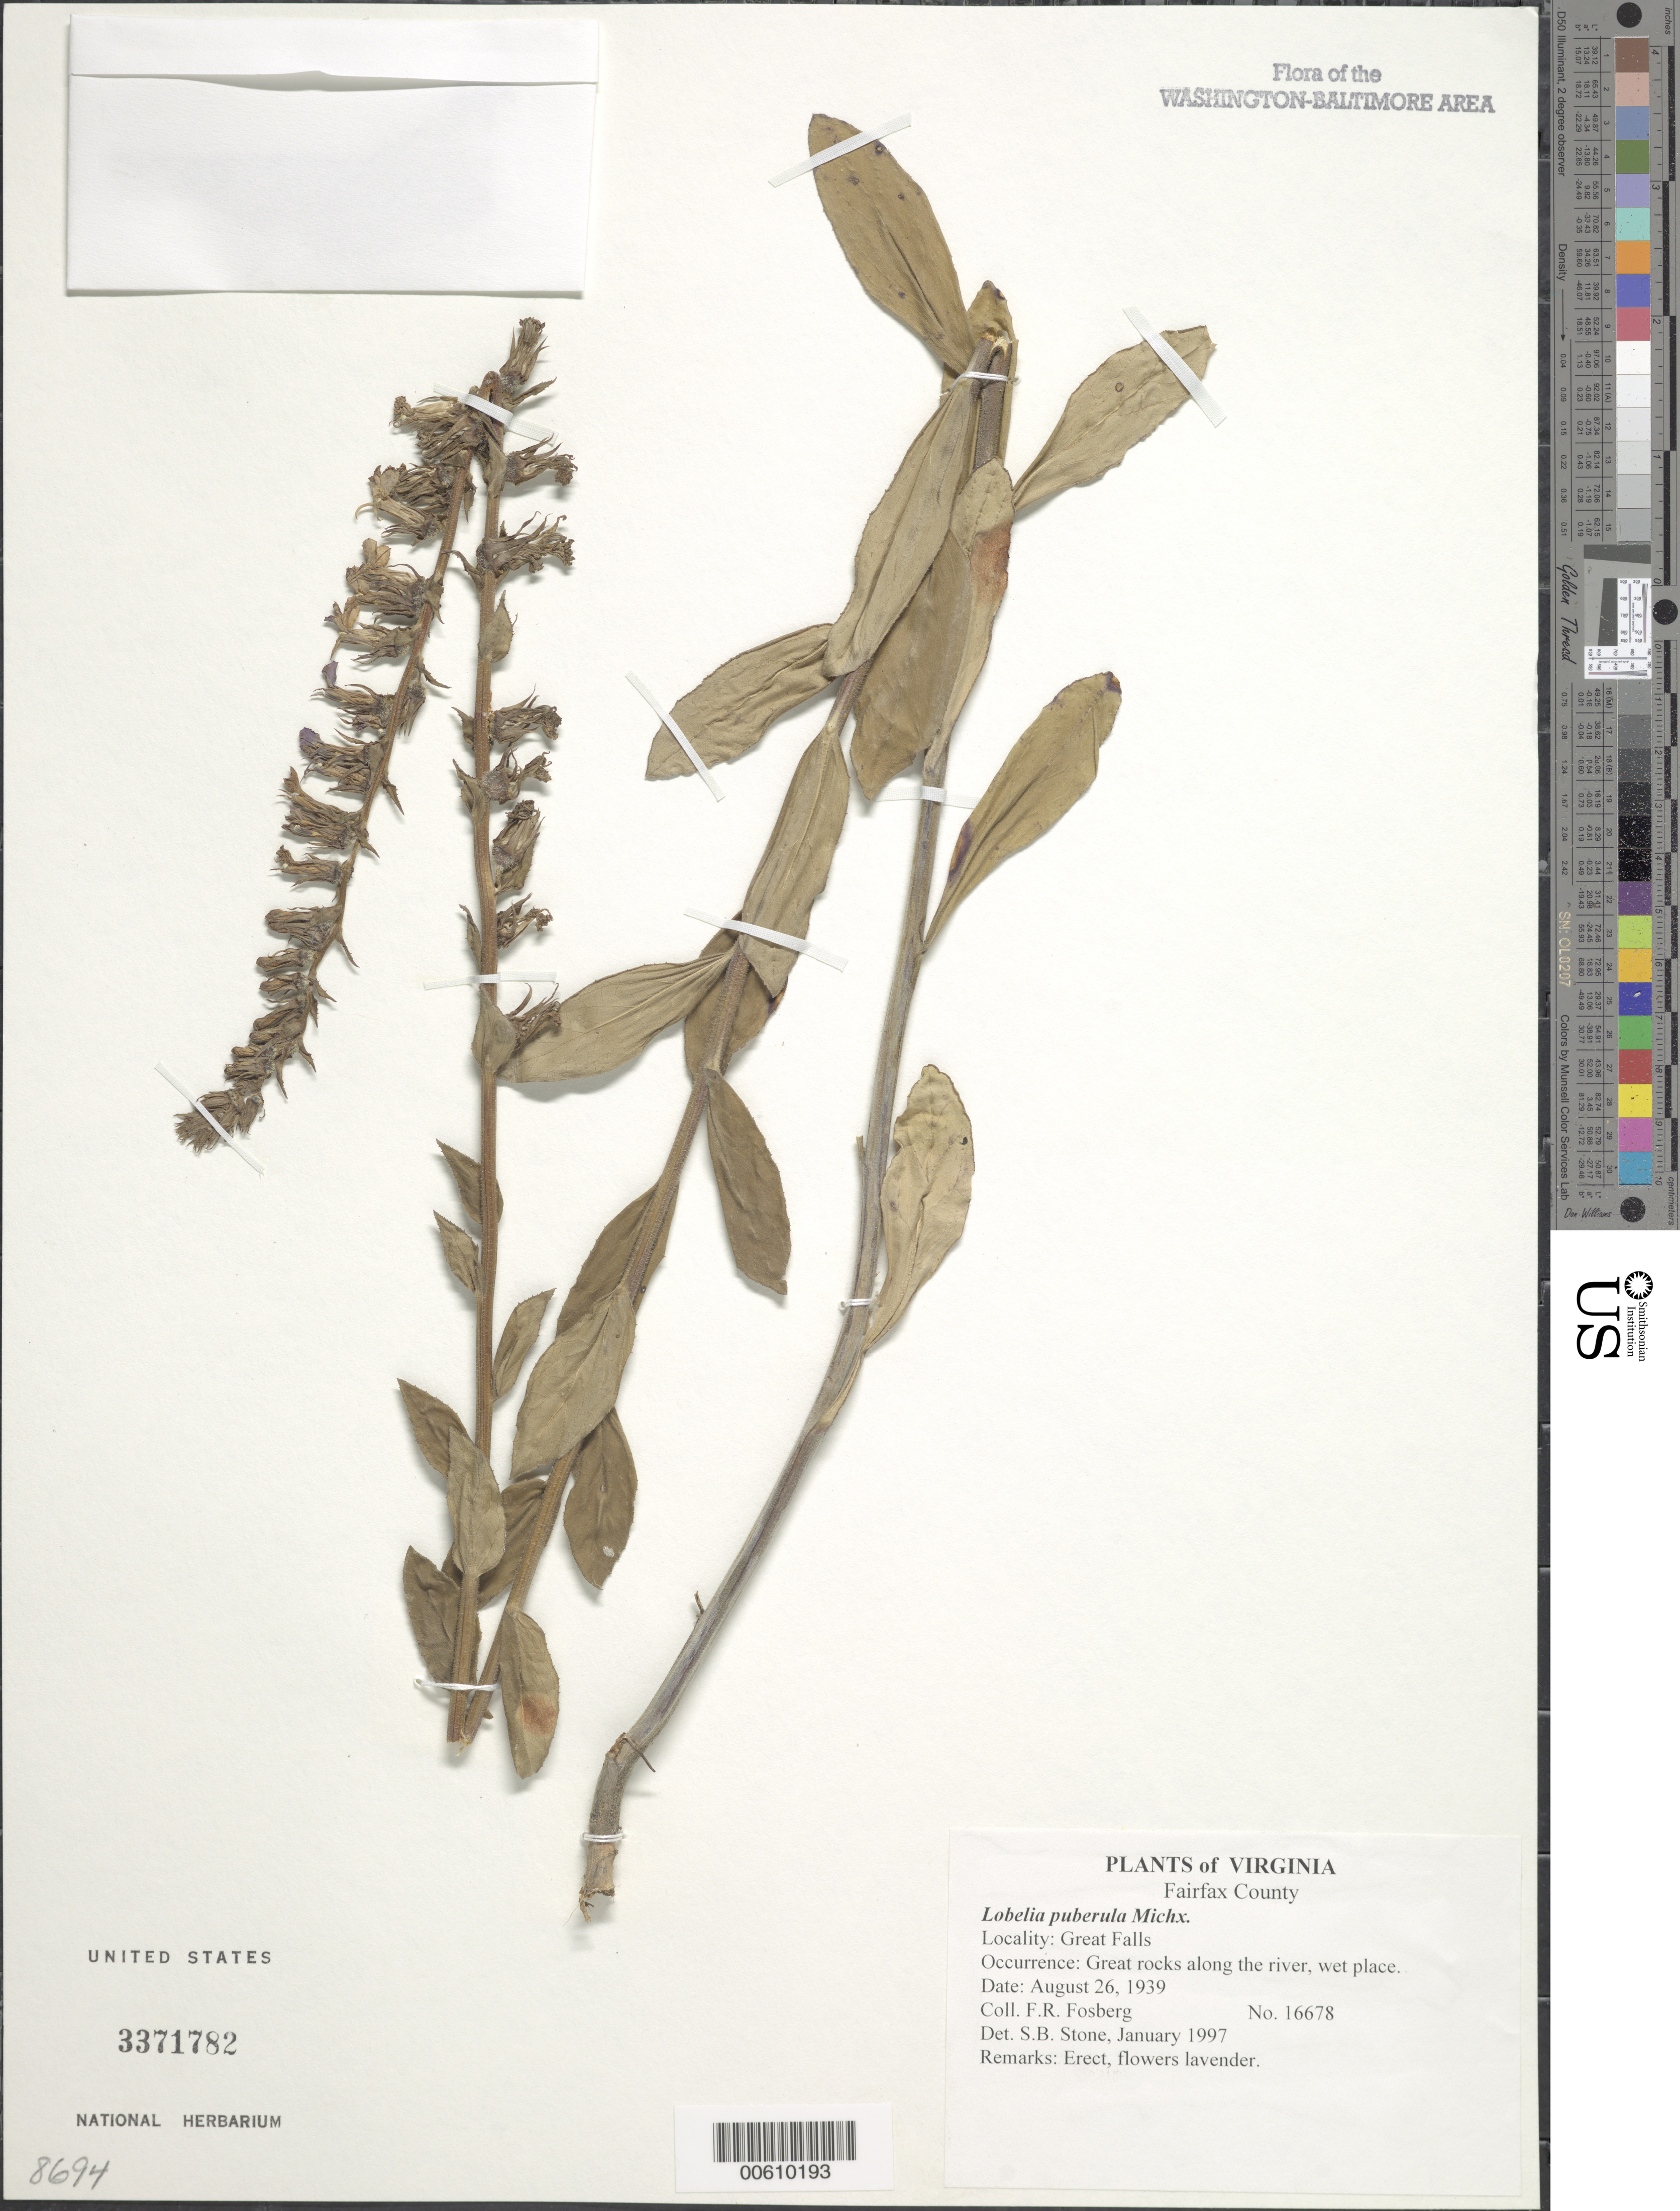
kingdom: Plantae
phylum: Tracheophyta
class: Magnoliopsida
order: Asterales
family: Campanulaceae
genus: Lobelia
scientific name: Lobelia puberula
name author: Michx.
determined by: Stone, S. B.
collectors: F. R. Fosberg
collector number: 16678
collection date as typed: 26 Aug 1939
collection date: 1939-08-26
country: United States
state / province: Virginia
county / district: Fairfax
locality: Great Falls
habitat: Great rocks along the river, wet place.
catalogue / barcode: US 3371782